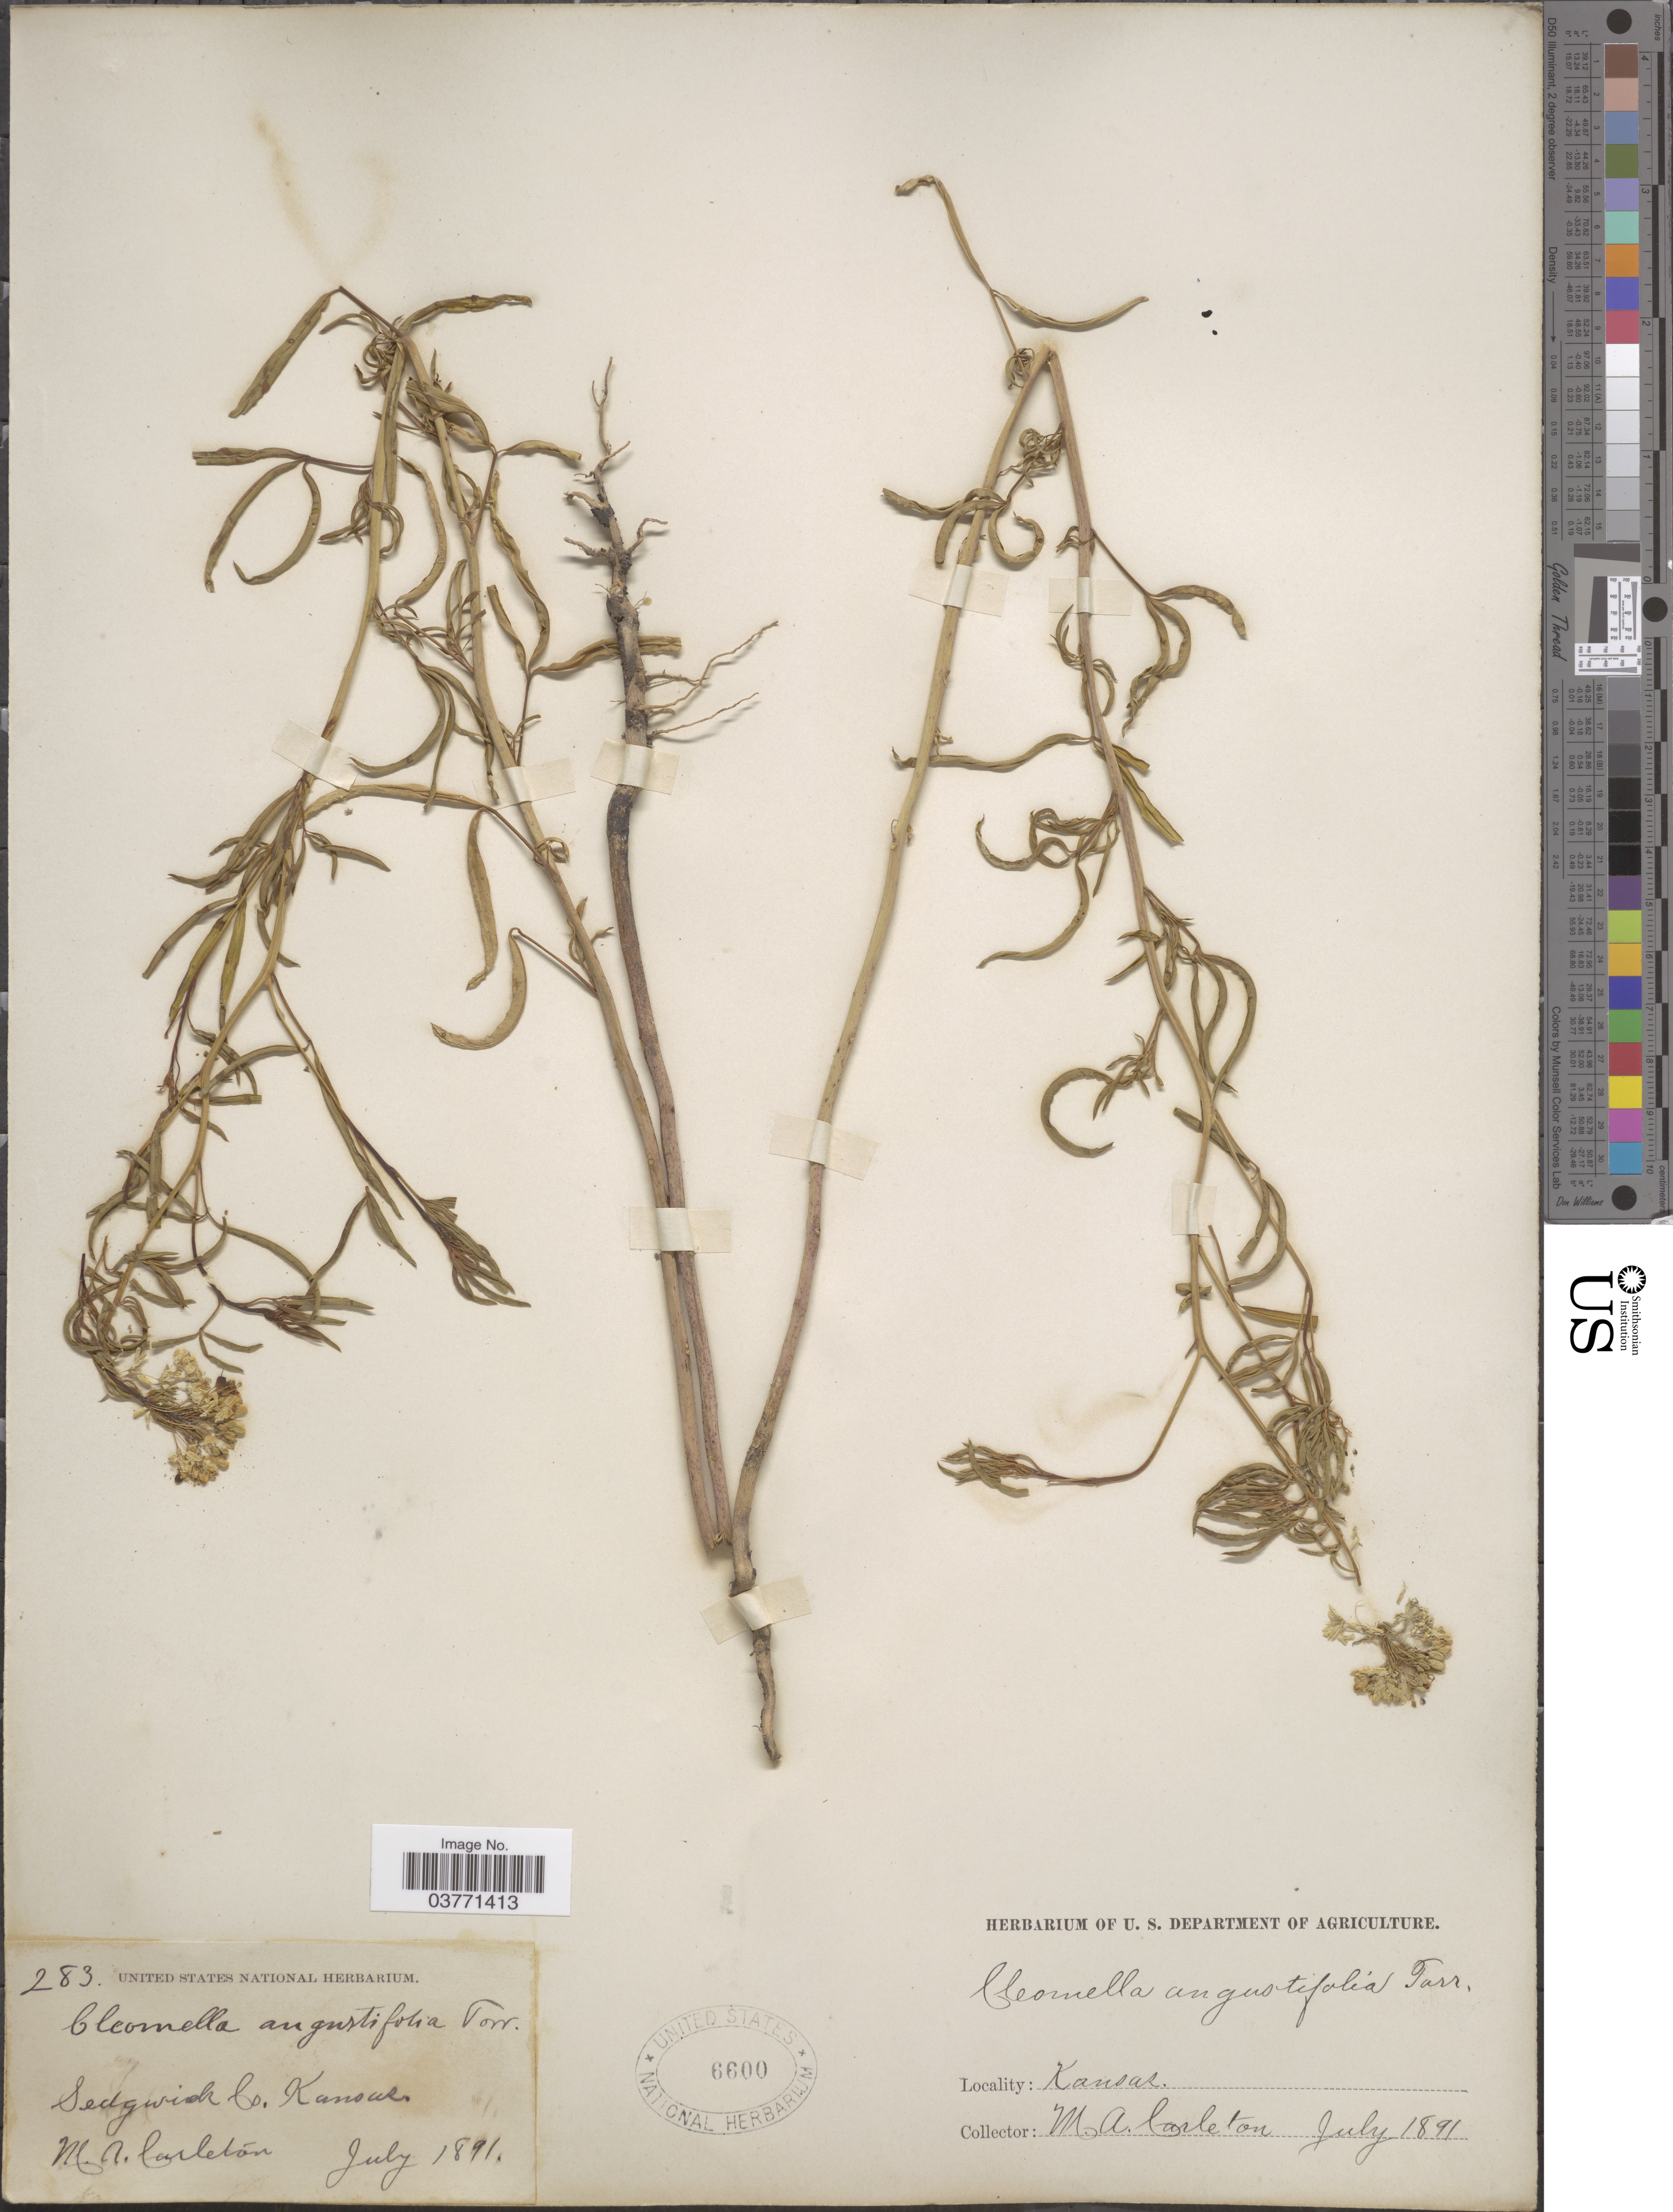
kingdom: Plantae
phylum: Tracheophyta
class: Magnoliopsida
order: Brassicales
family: Cleomaceae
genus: Cleomella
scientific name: Cleomella angustifolia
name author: Torr.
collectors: M. A. Carleton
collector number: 283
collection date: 1891-07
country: United States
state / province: Kansas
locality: Sedgwick Co.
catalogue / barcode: US 6600